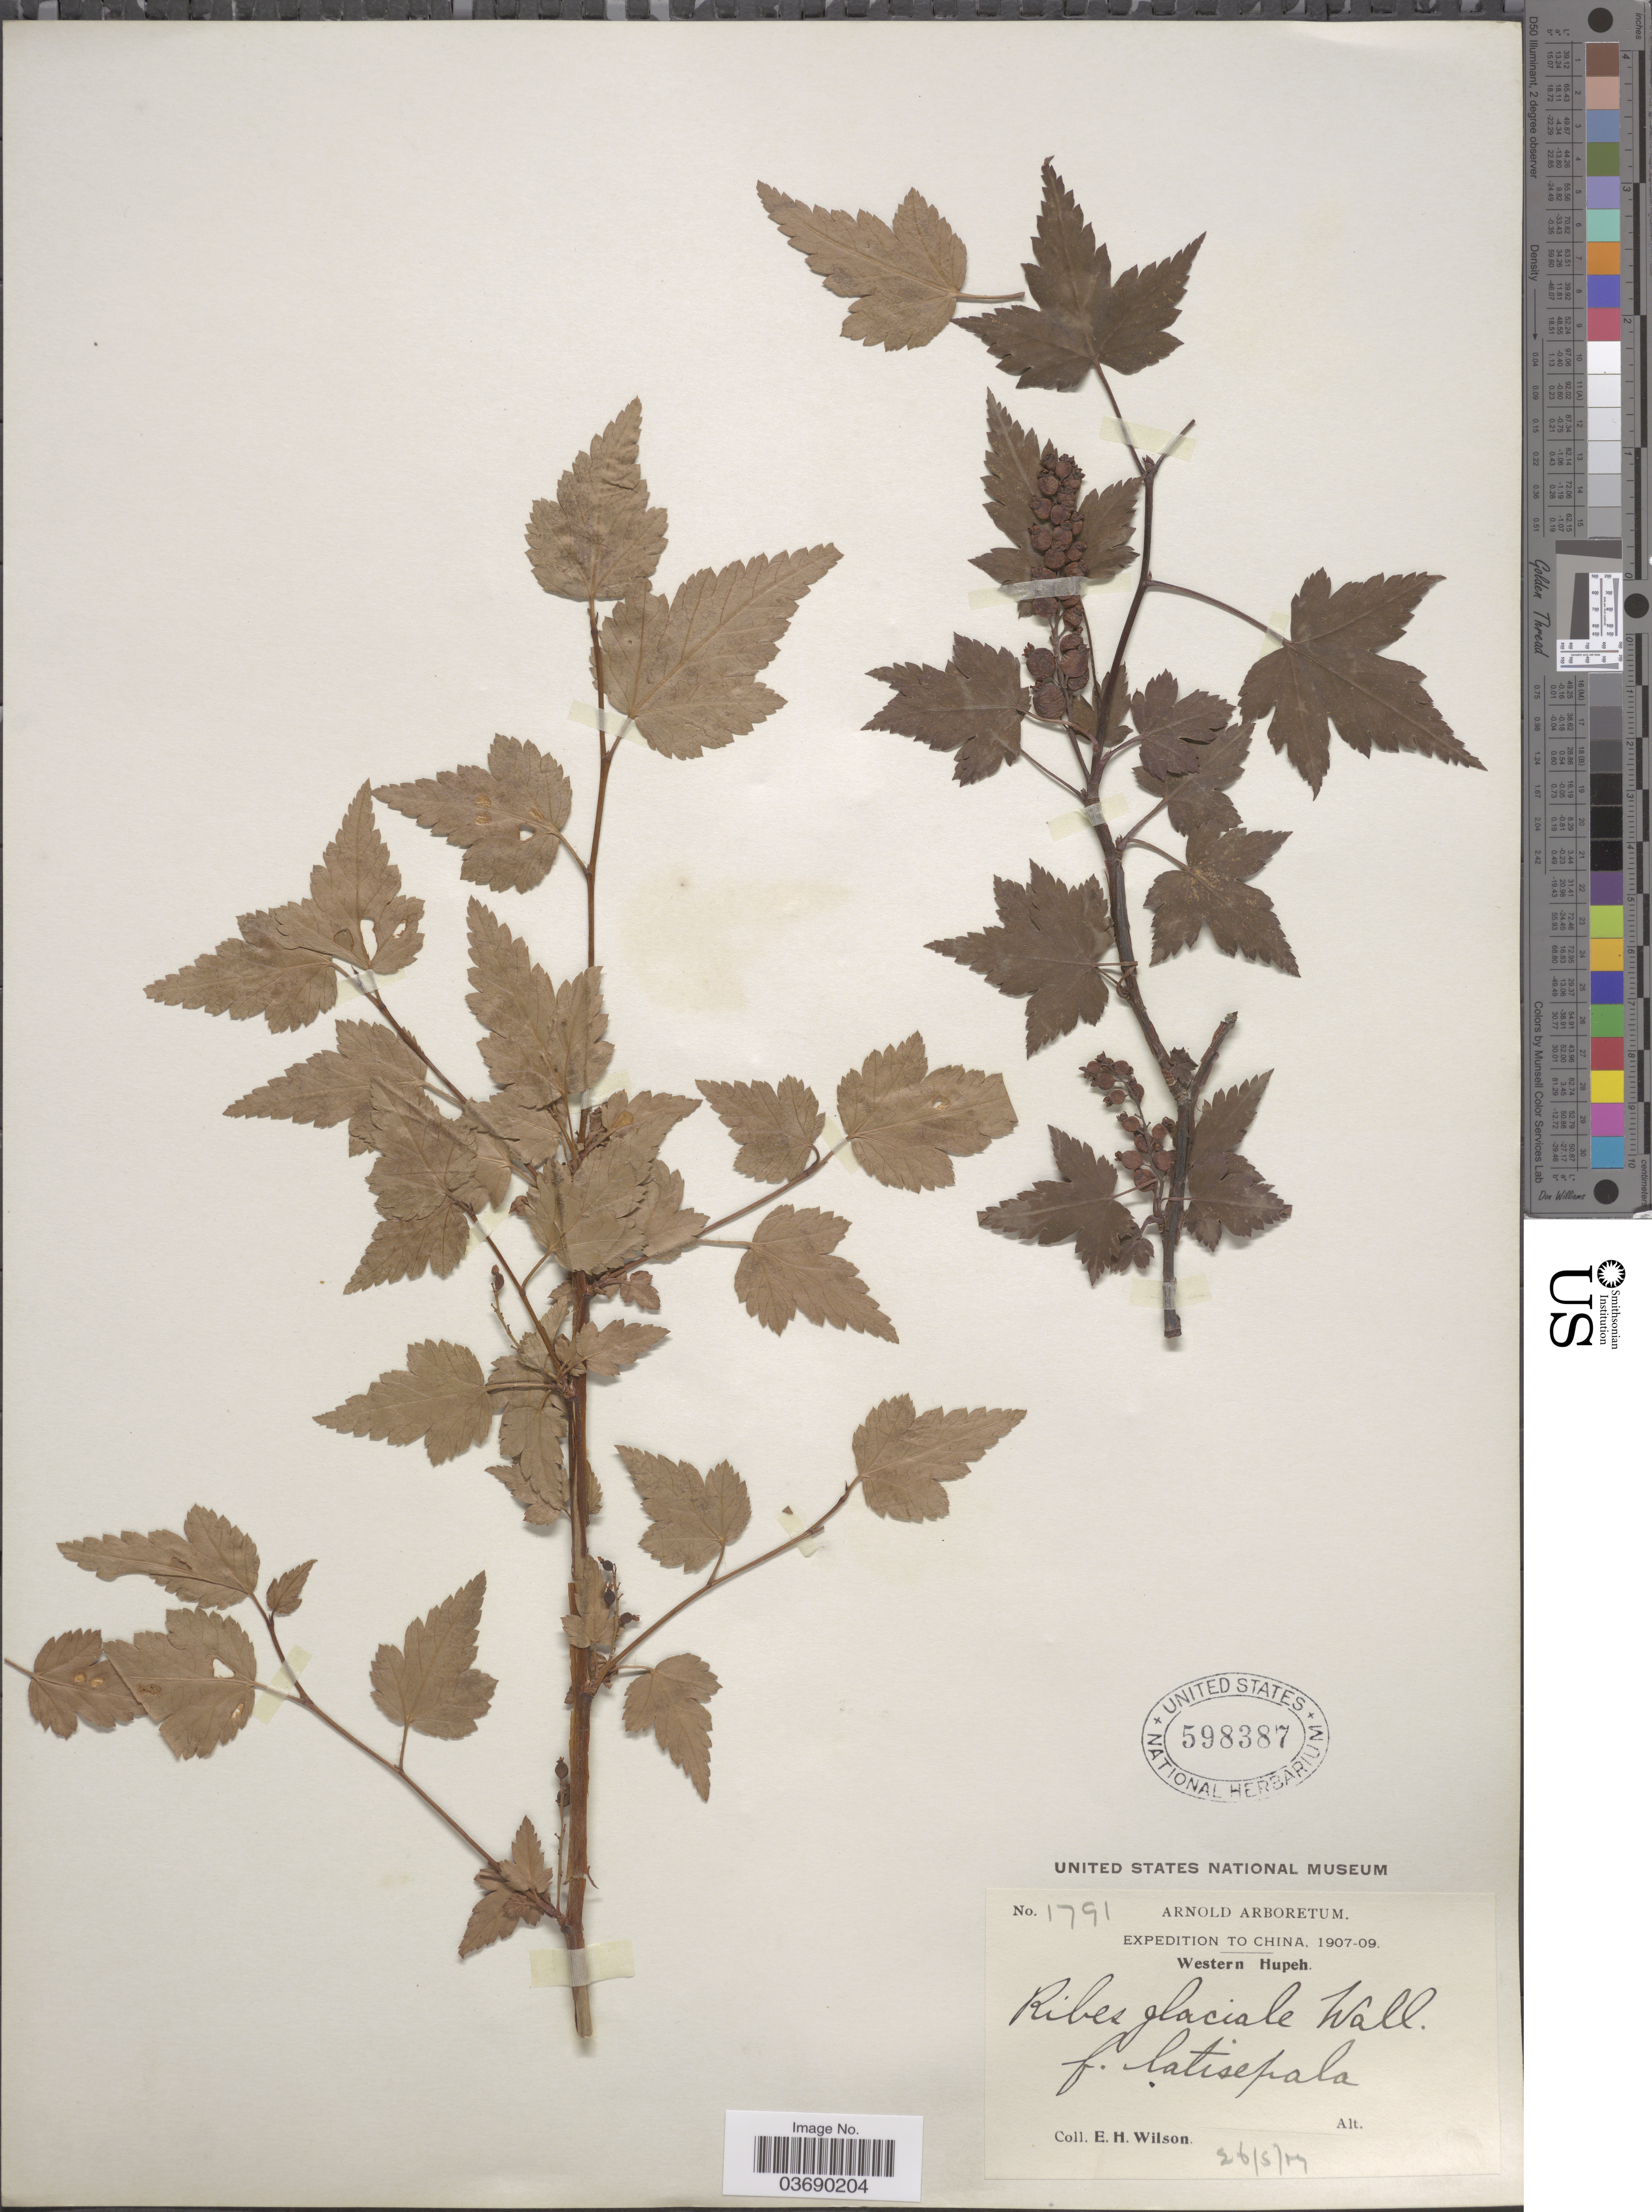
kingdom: Plantae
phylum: Tracheophyta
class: Magnoliopsida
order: Saxifragales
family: Grossulariaceae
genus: Ribes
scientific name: Ribes glaciale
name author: Wall.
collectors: E. Wilson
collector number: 1791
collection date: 1907-05-26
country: China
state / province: Hubei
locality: Western Hupeh.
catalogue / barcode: US 598387